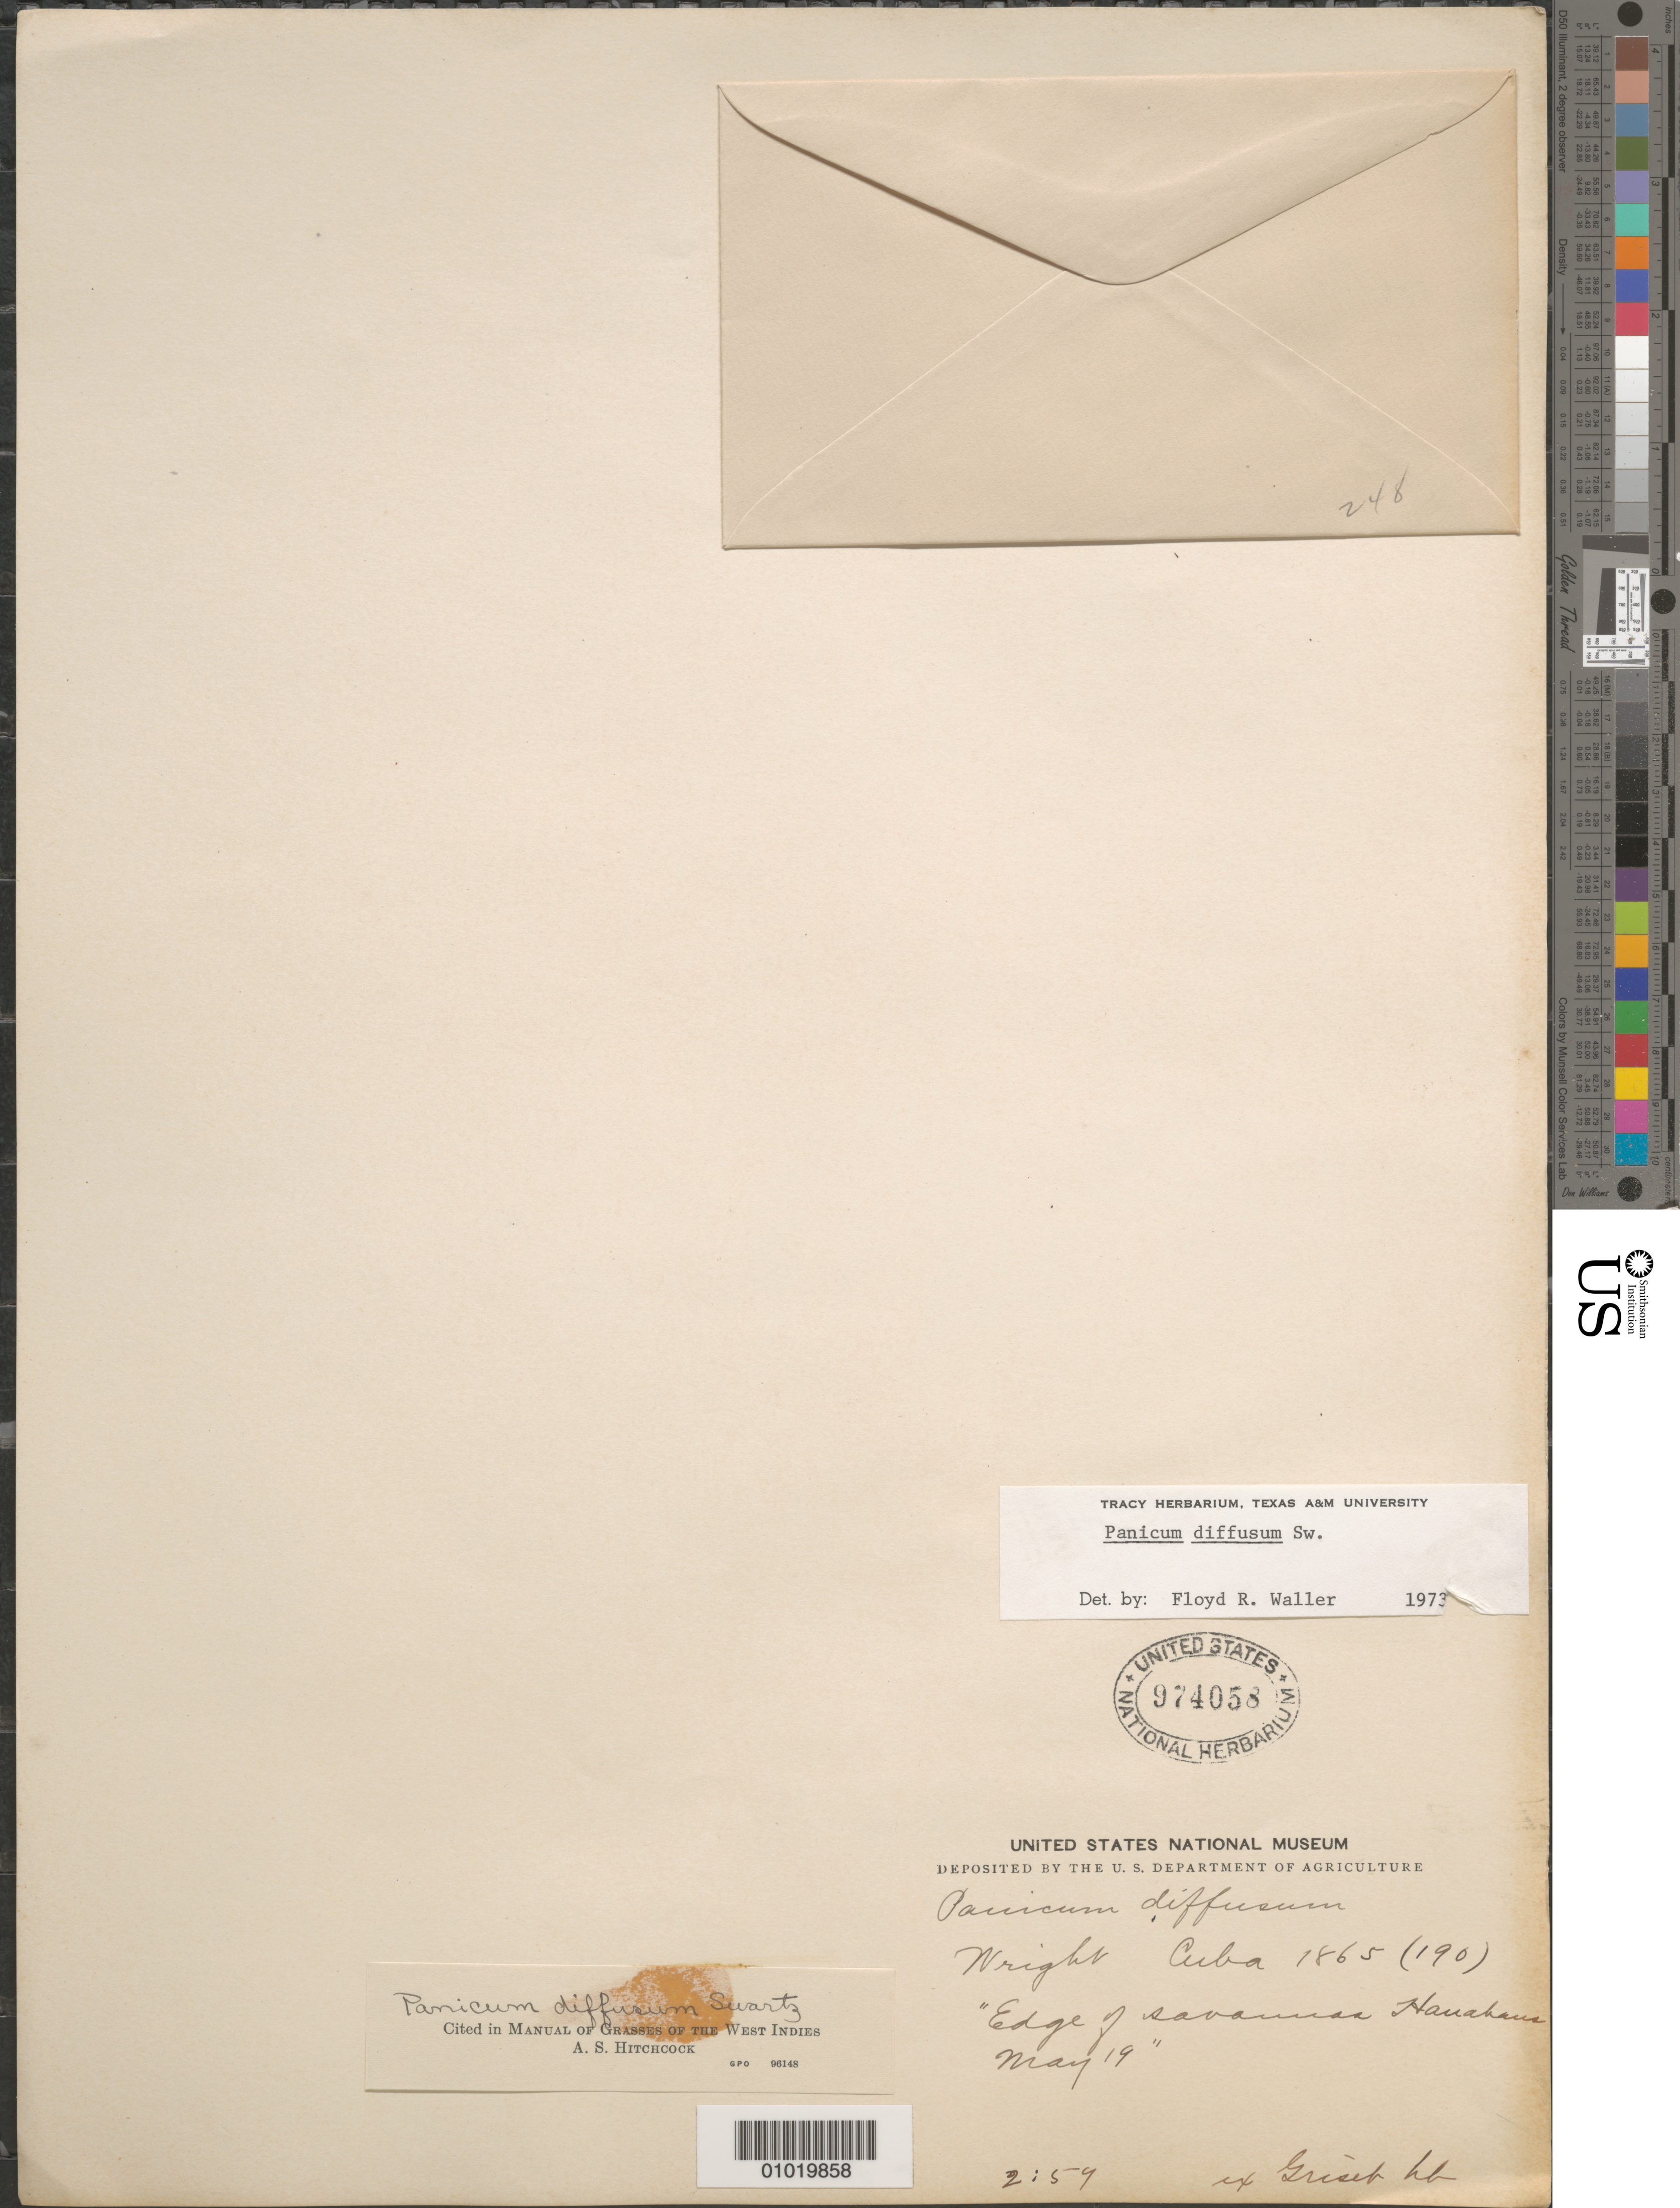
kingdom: Plantae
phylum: Tracheophyta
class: Liliopsida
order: Poales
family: Poaceae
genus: Panicum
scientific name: Panicum diffusum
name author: Sw.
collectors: C. Wright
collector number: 190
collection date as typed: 19 May 1865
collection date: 1865-05-19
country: Cuba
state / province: Matanzas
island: Cuba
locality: Hanabana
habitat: Edge of savanna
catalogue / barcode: US 974058